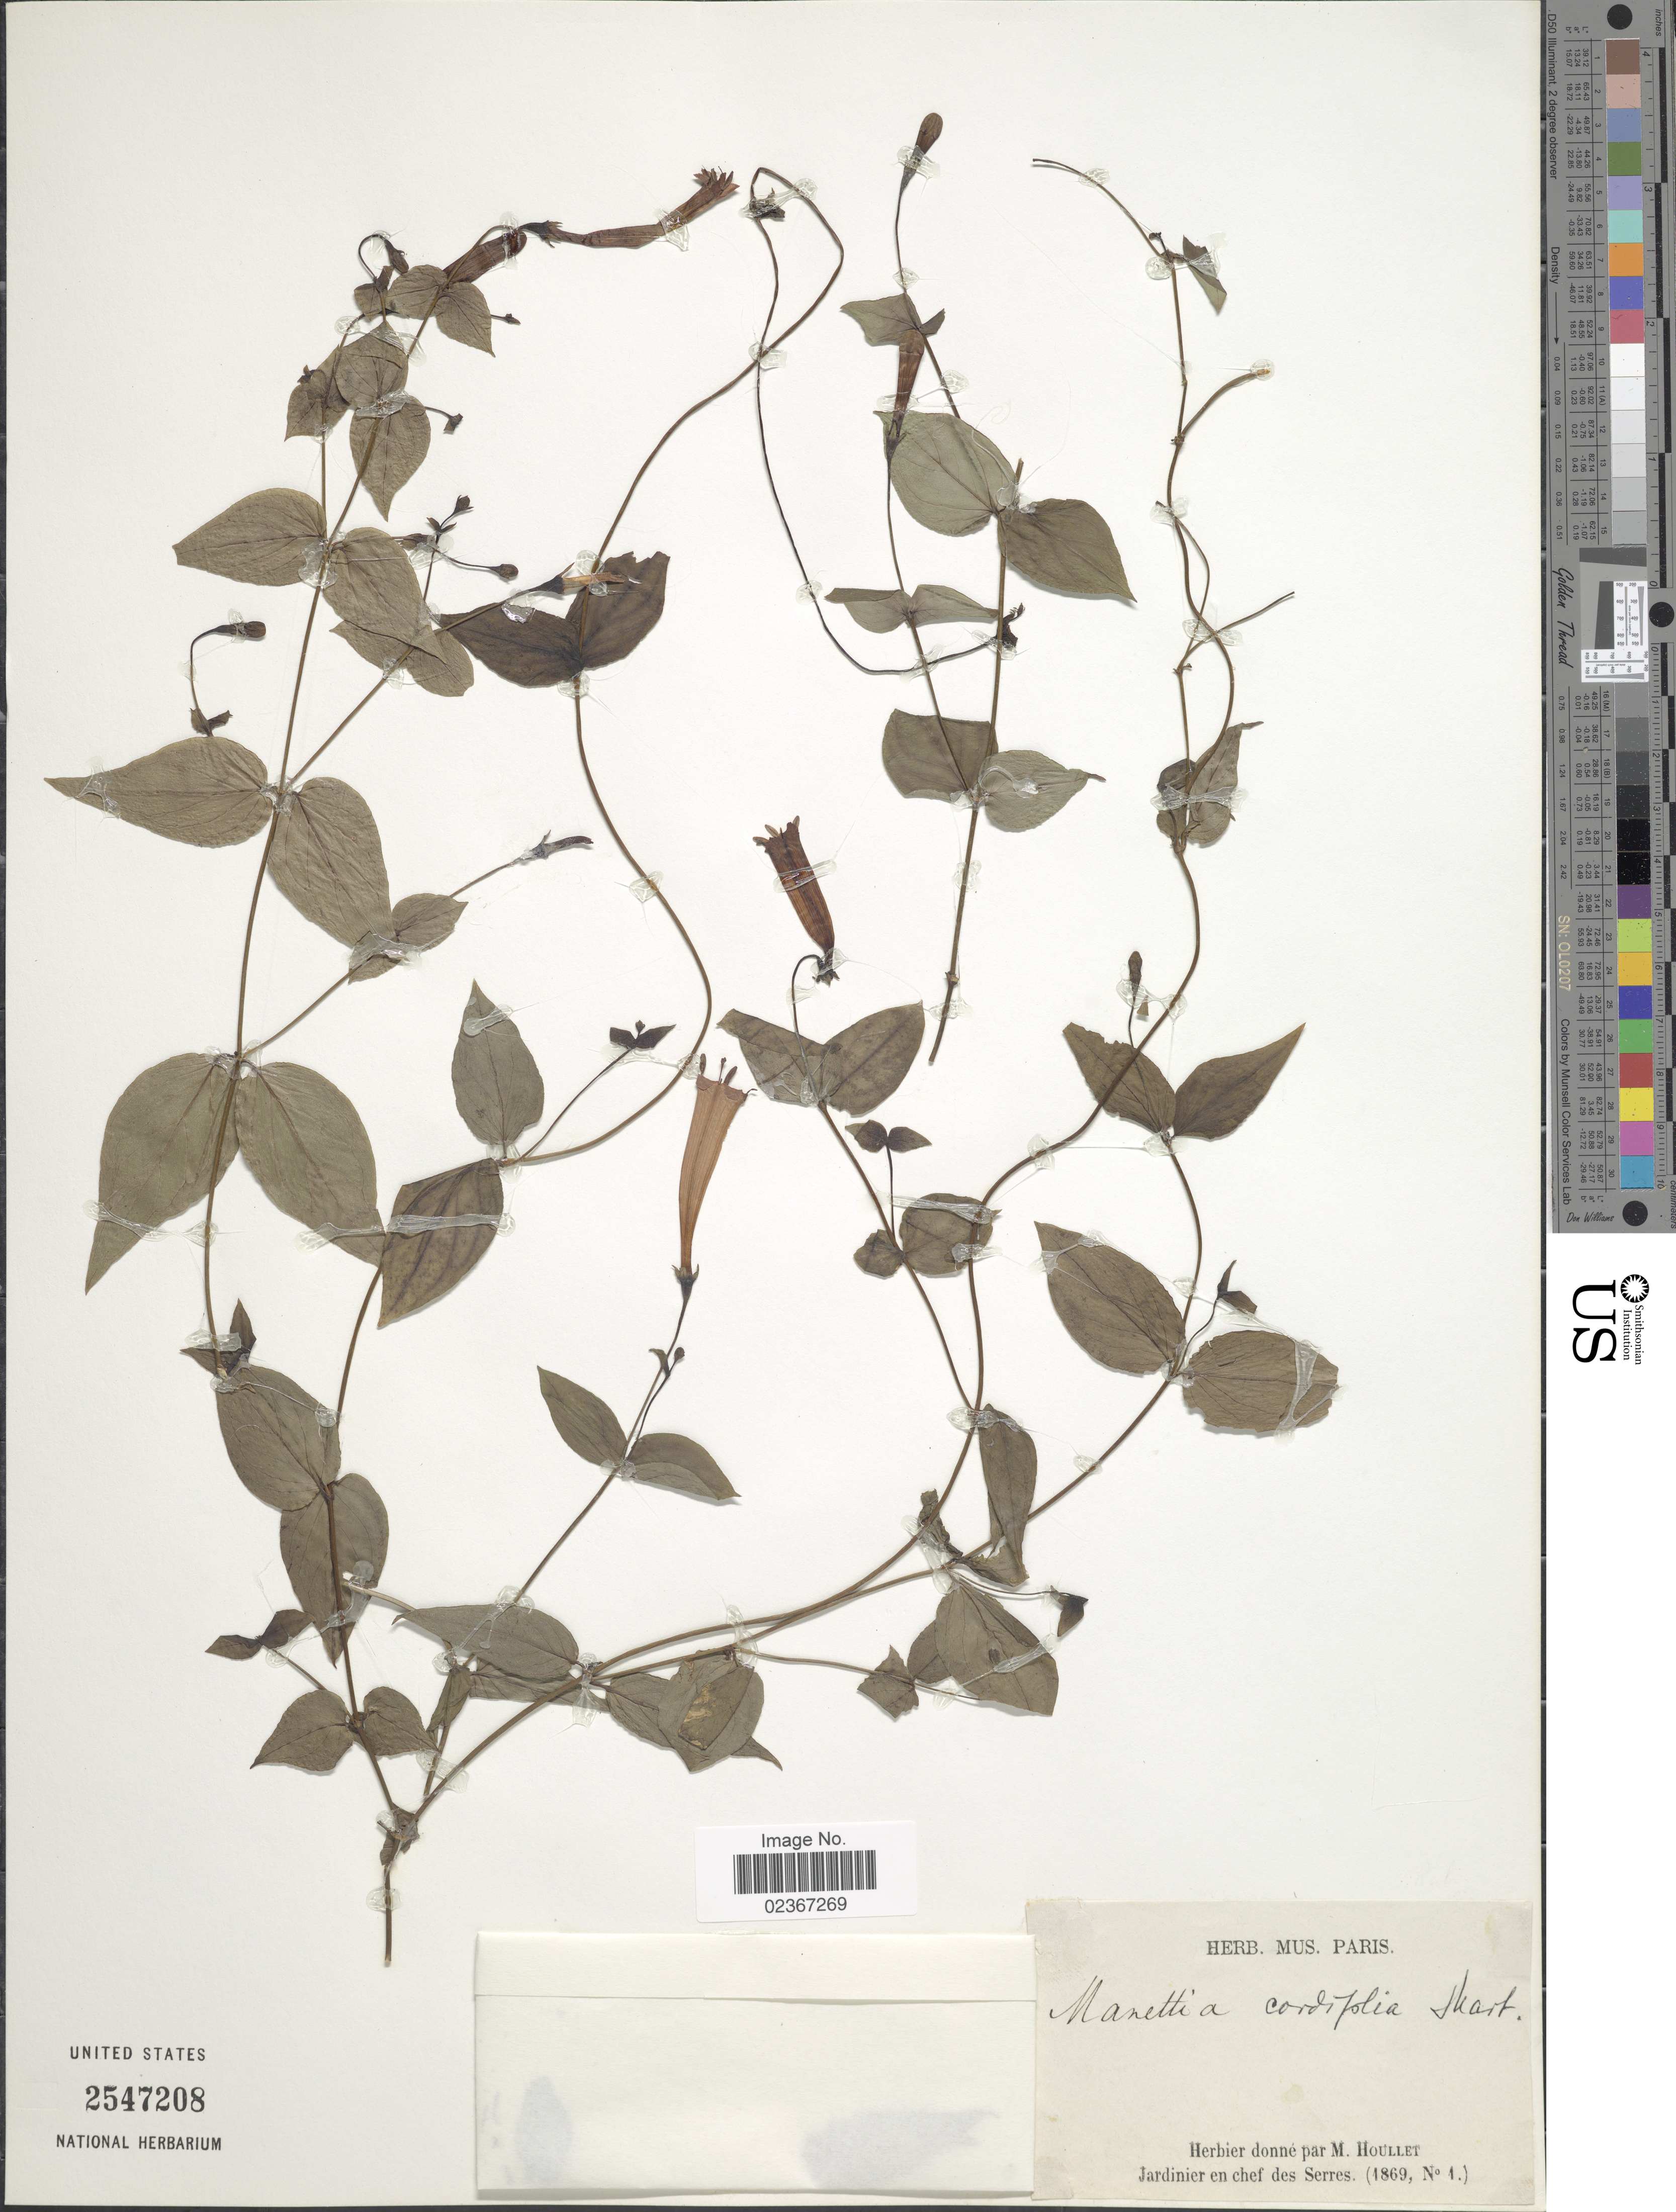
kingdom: Plantae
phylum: Tracheophyta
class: Magnoliopsida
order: Gentianales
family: Rubiaceae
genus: Manettia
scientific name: Manettia cordifolia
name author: Mart.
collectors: M. Houllet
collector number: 1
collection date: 1969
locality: Jardinier en chef des Serres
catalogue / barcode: US 2547208